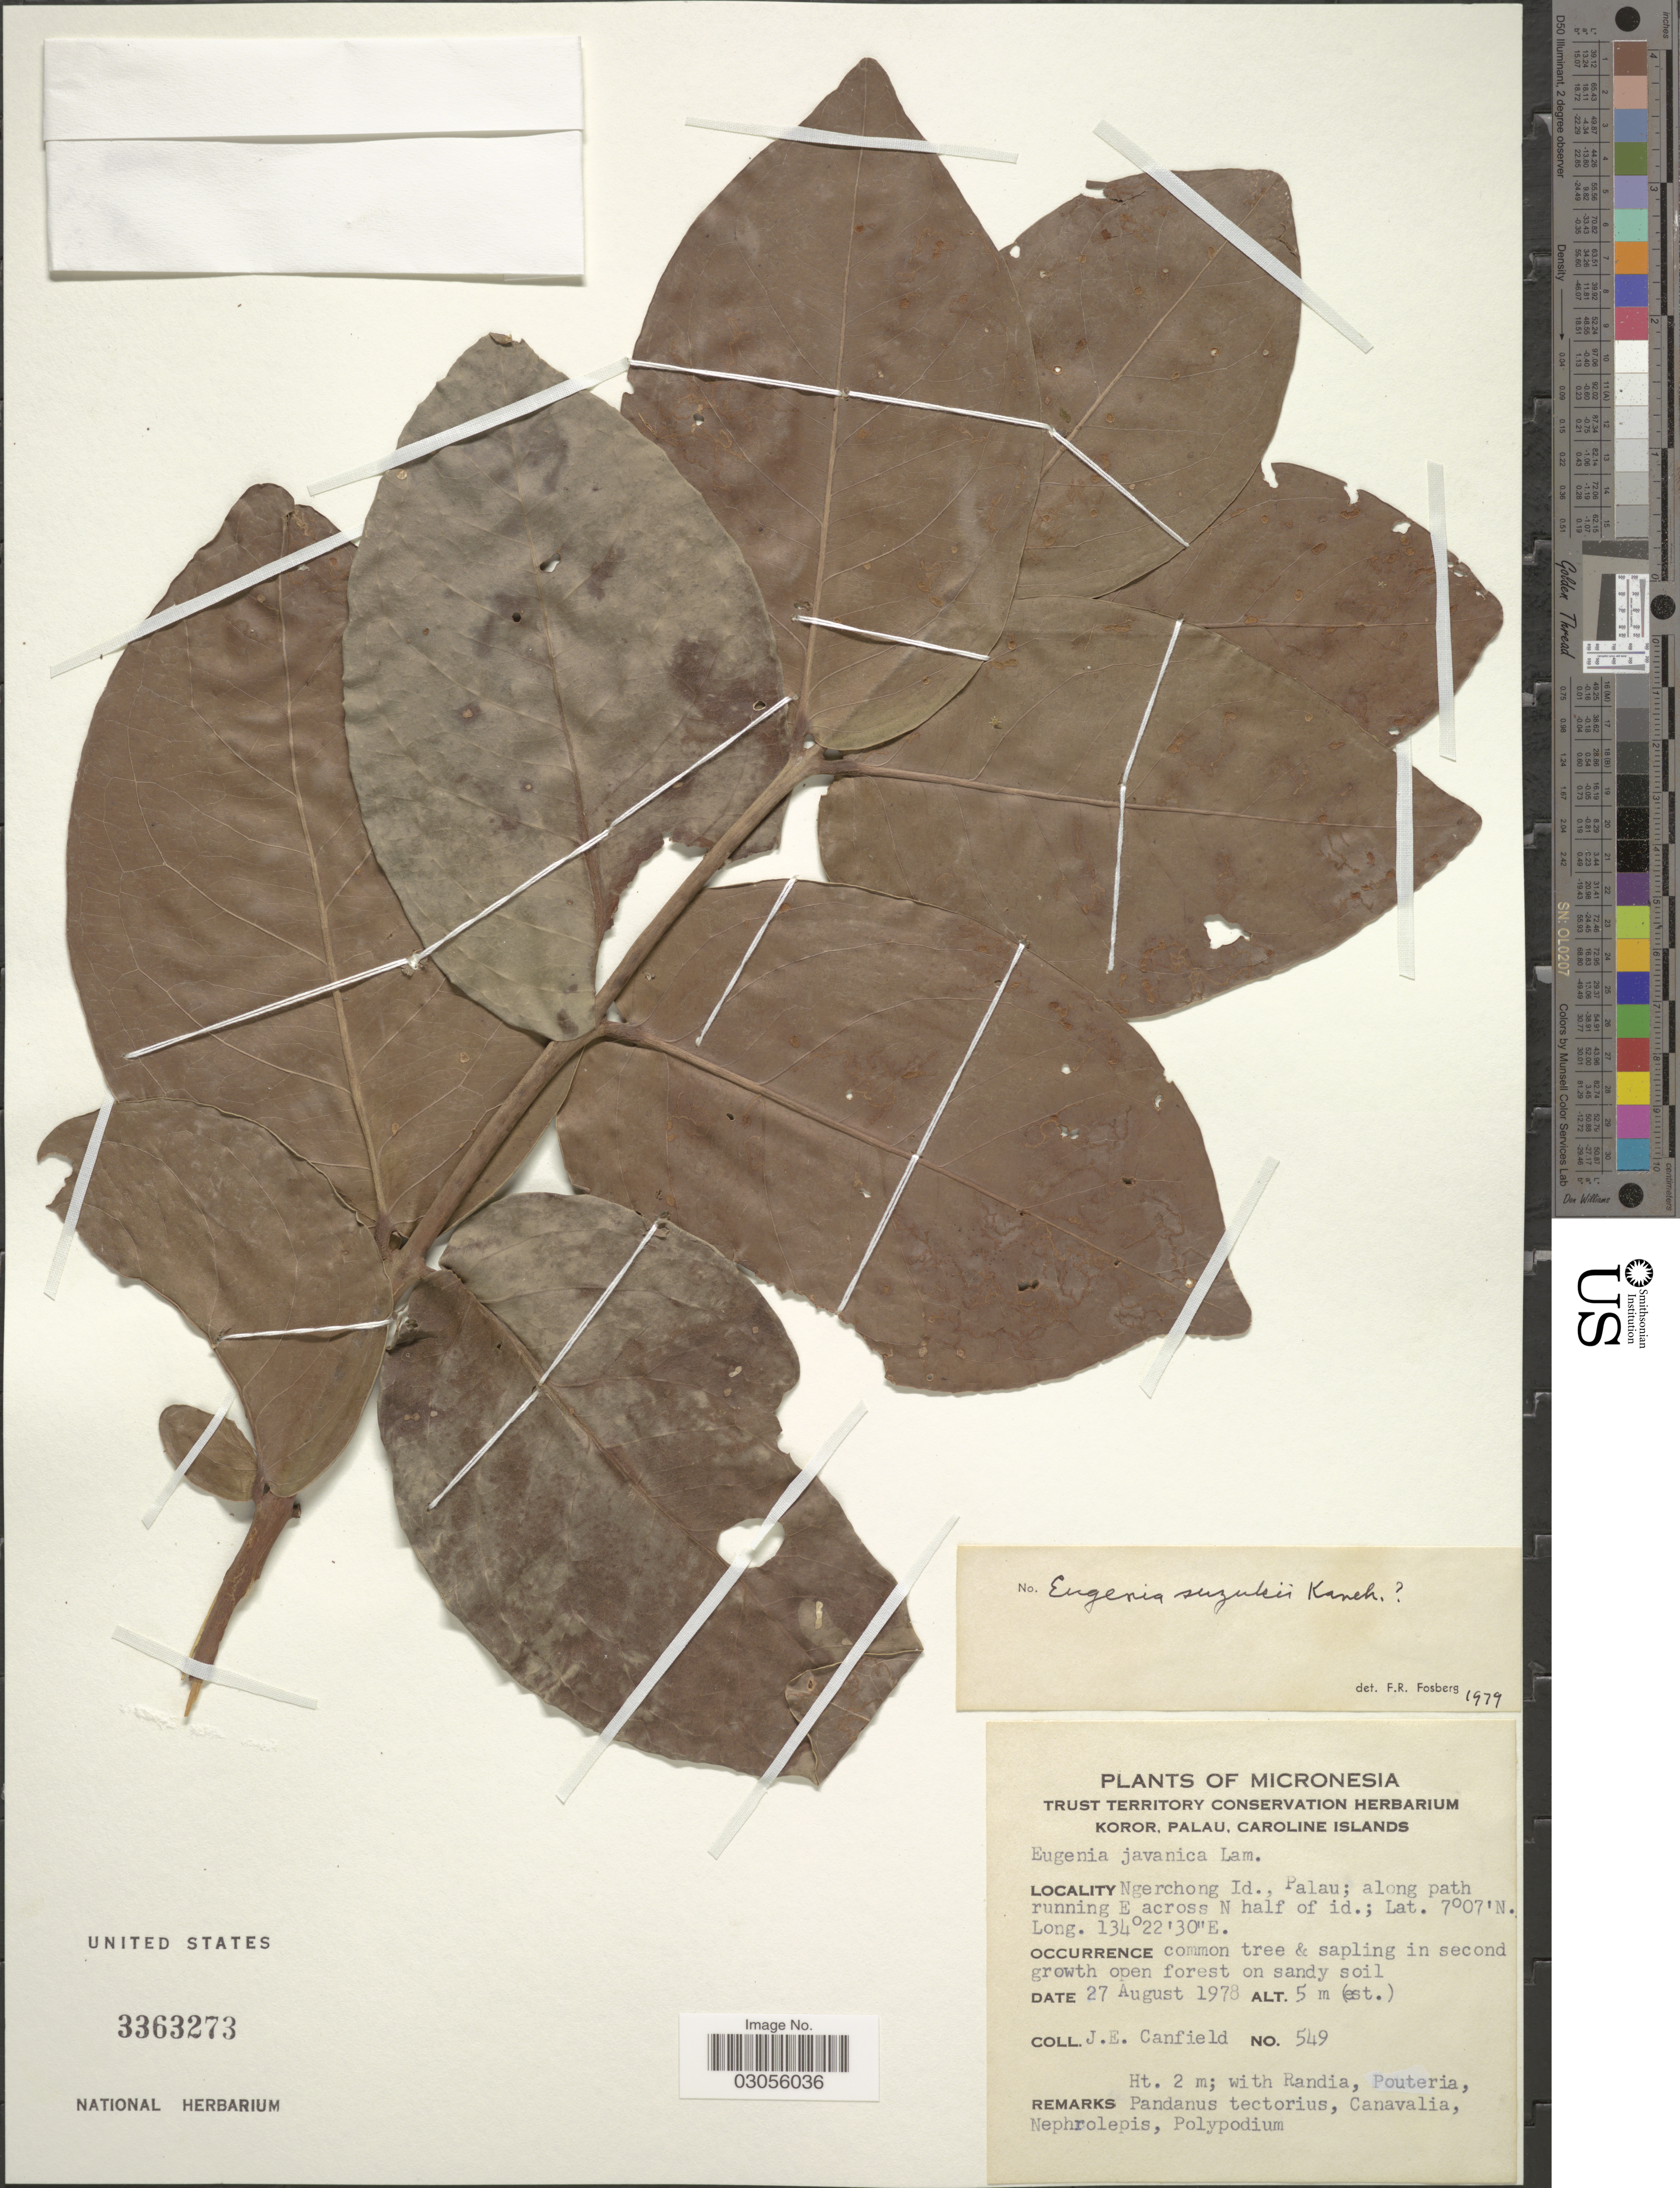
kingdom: Plantae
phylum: Tracheophyta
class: Magnoliopsida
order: Myrtales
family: Myrtaceae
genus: Syzygium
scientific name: Syzygium samarangense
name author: (Blume) Merr. & L.M. Perry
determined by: Strong, Mark T., (BOT), Smithsonian Institution - National Museum of Natural History (UNITED STATES)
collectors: J. E. Canfield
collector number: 549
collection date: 1978-08-27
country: Palau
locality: Micronesia. Ngerchong Id., Palau; along path running E across N half of id.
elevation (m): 5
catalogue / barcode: US 3363273